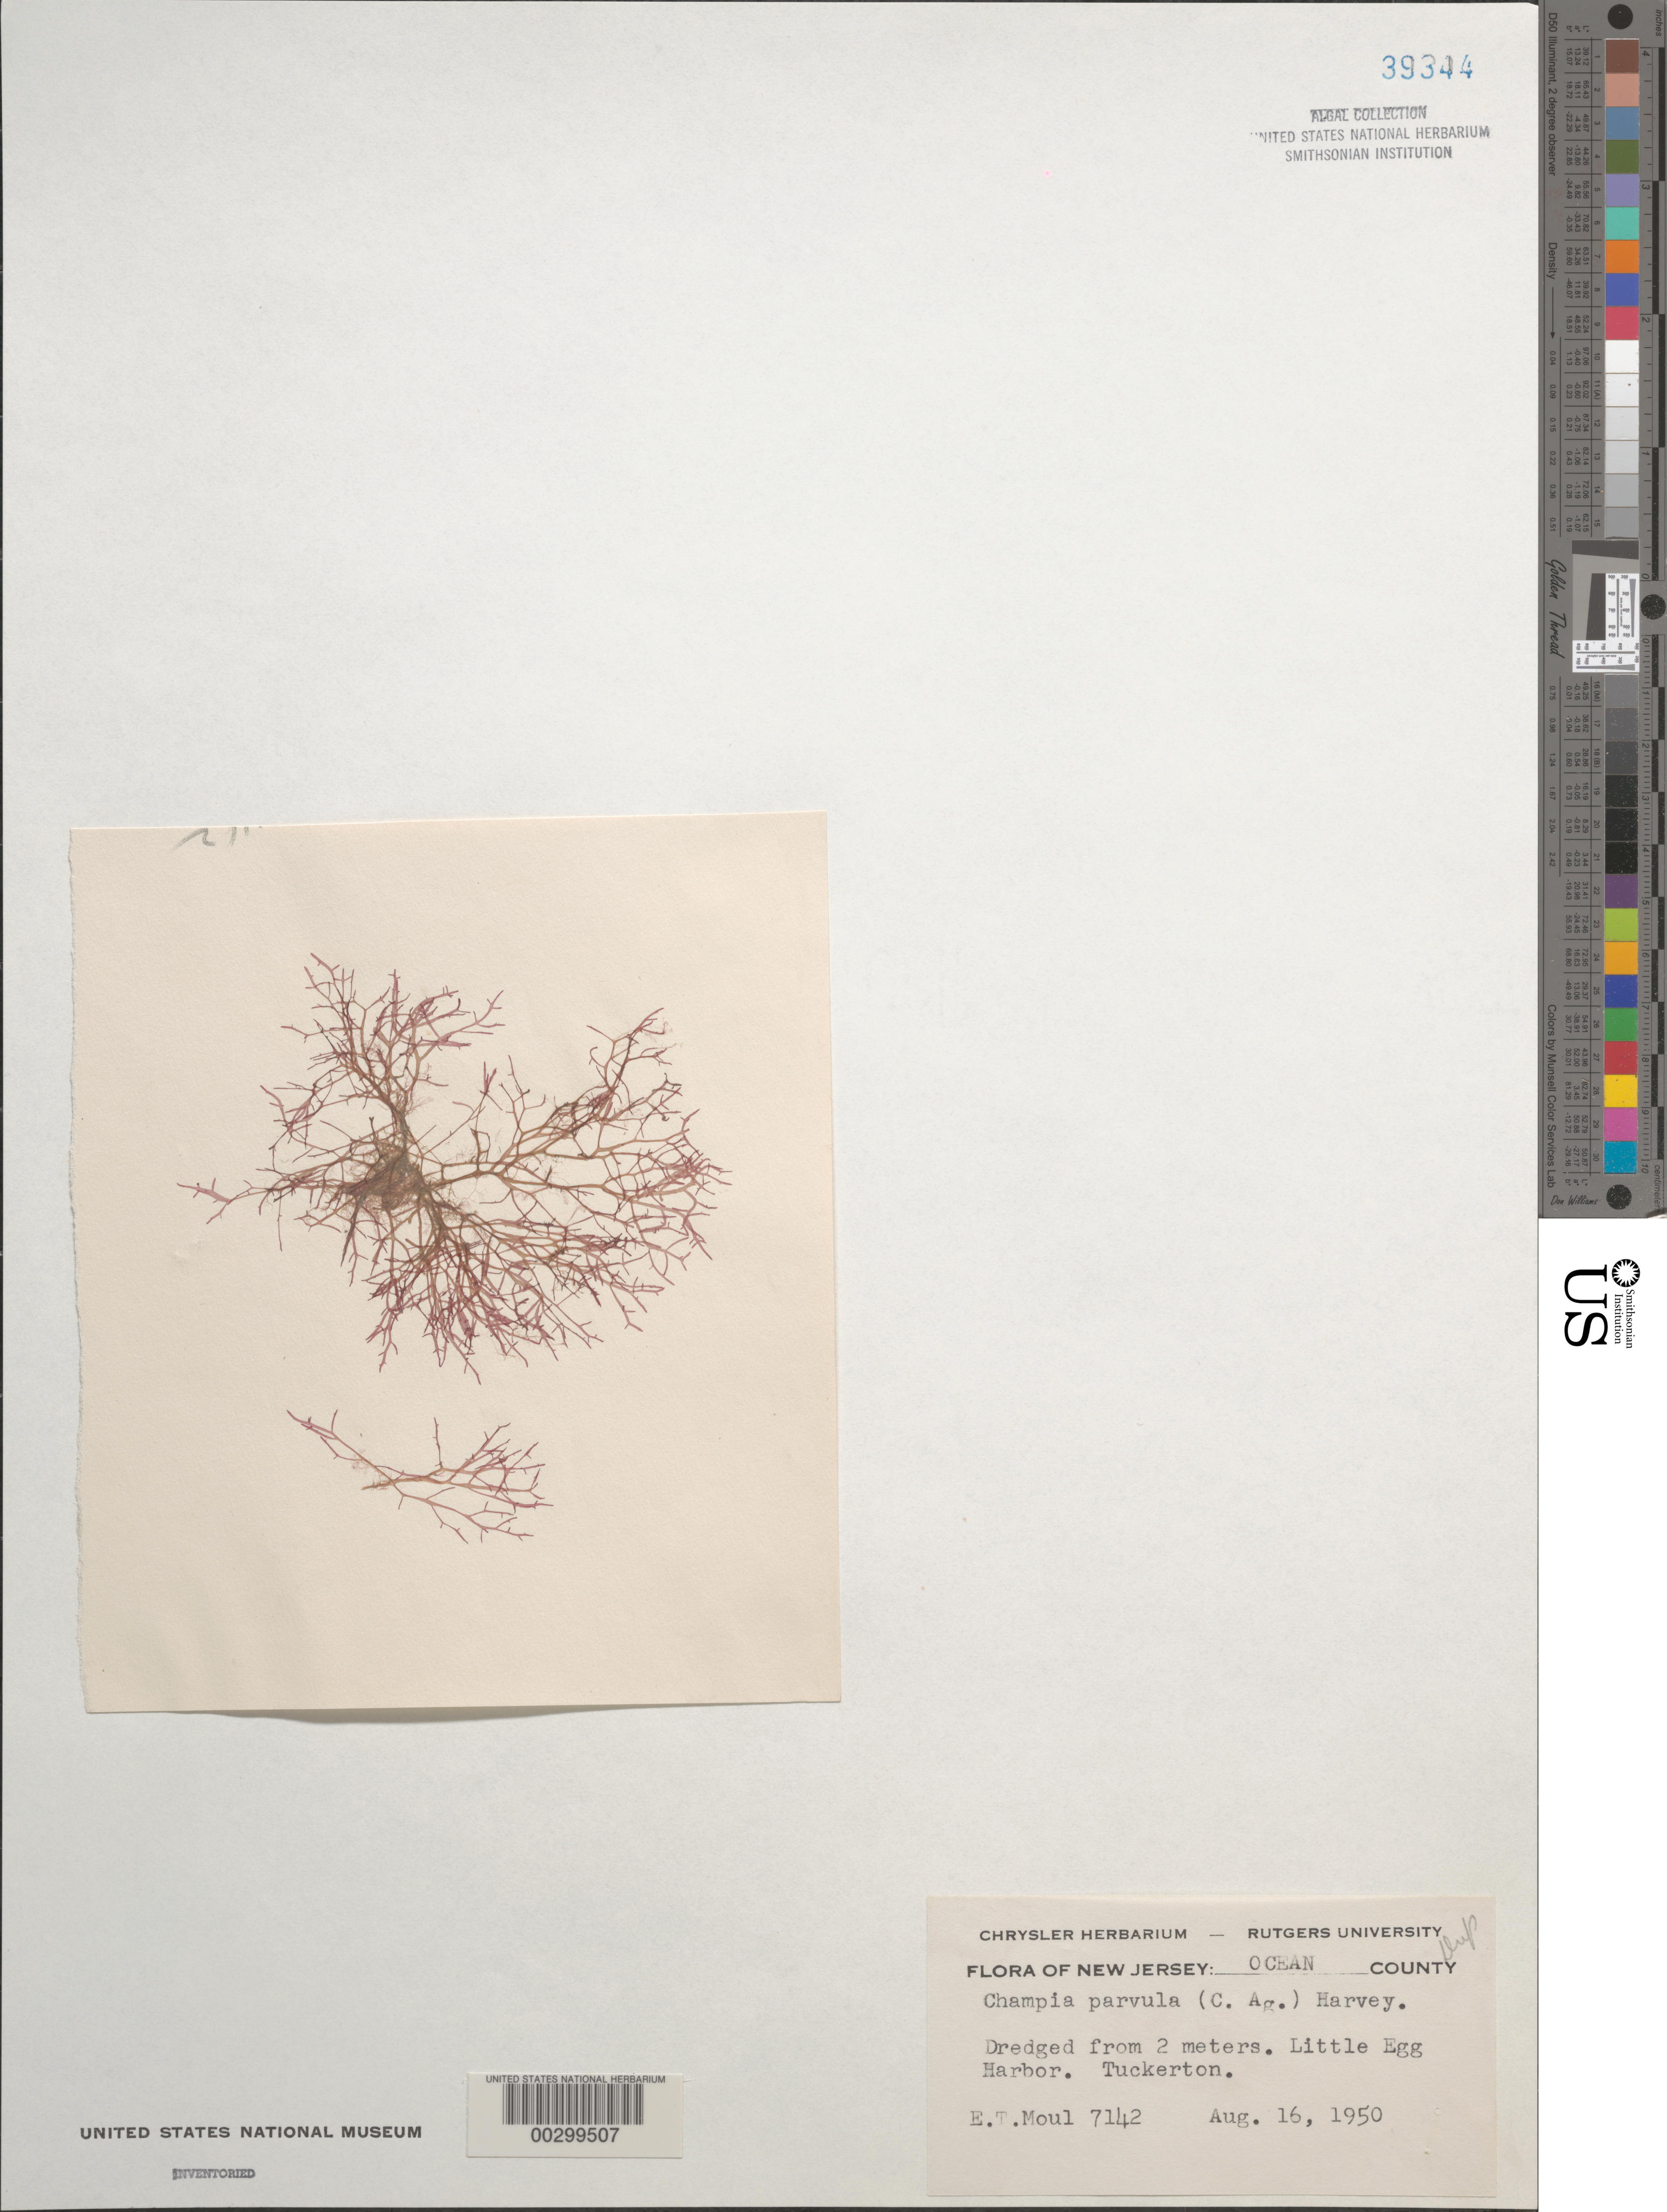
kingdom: Plantae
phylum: Rhodophyta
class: Florideophyceae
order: Rhodymeniales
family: Champiaceae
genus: Champia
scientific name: Champia parvula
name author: (C. Agardh) Harv.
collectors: E. T. Moul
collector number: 7142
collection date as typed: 16 Aug 1950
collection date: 1950-08-16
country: United States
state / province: New Jersey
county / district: Ocean County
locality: Little Egg Harbor, Tuckerton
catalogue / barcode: US 39344